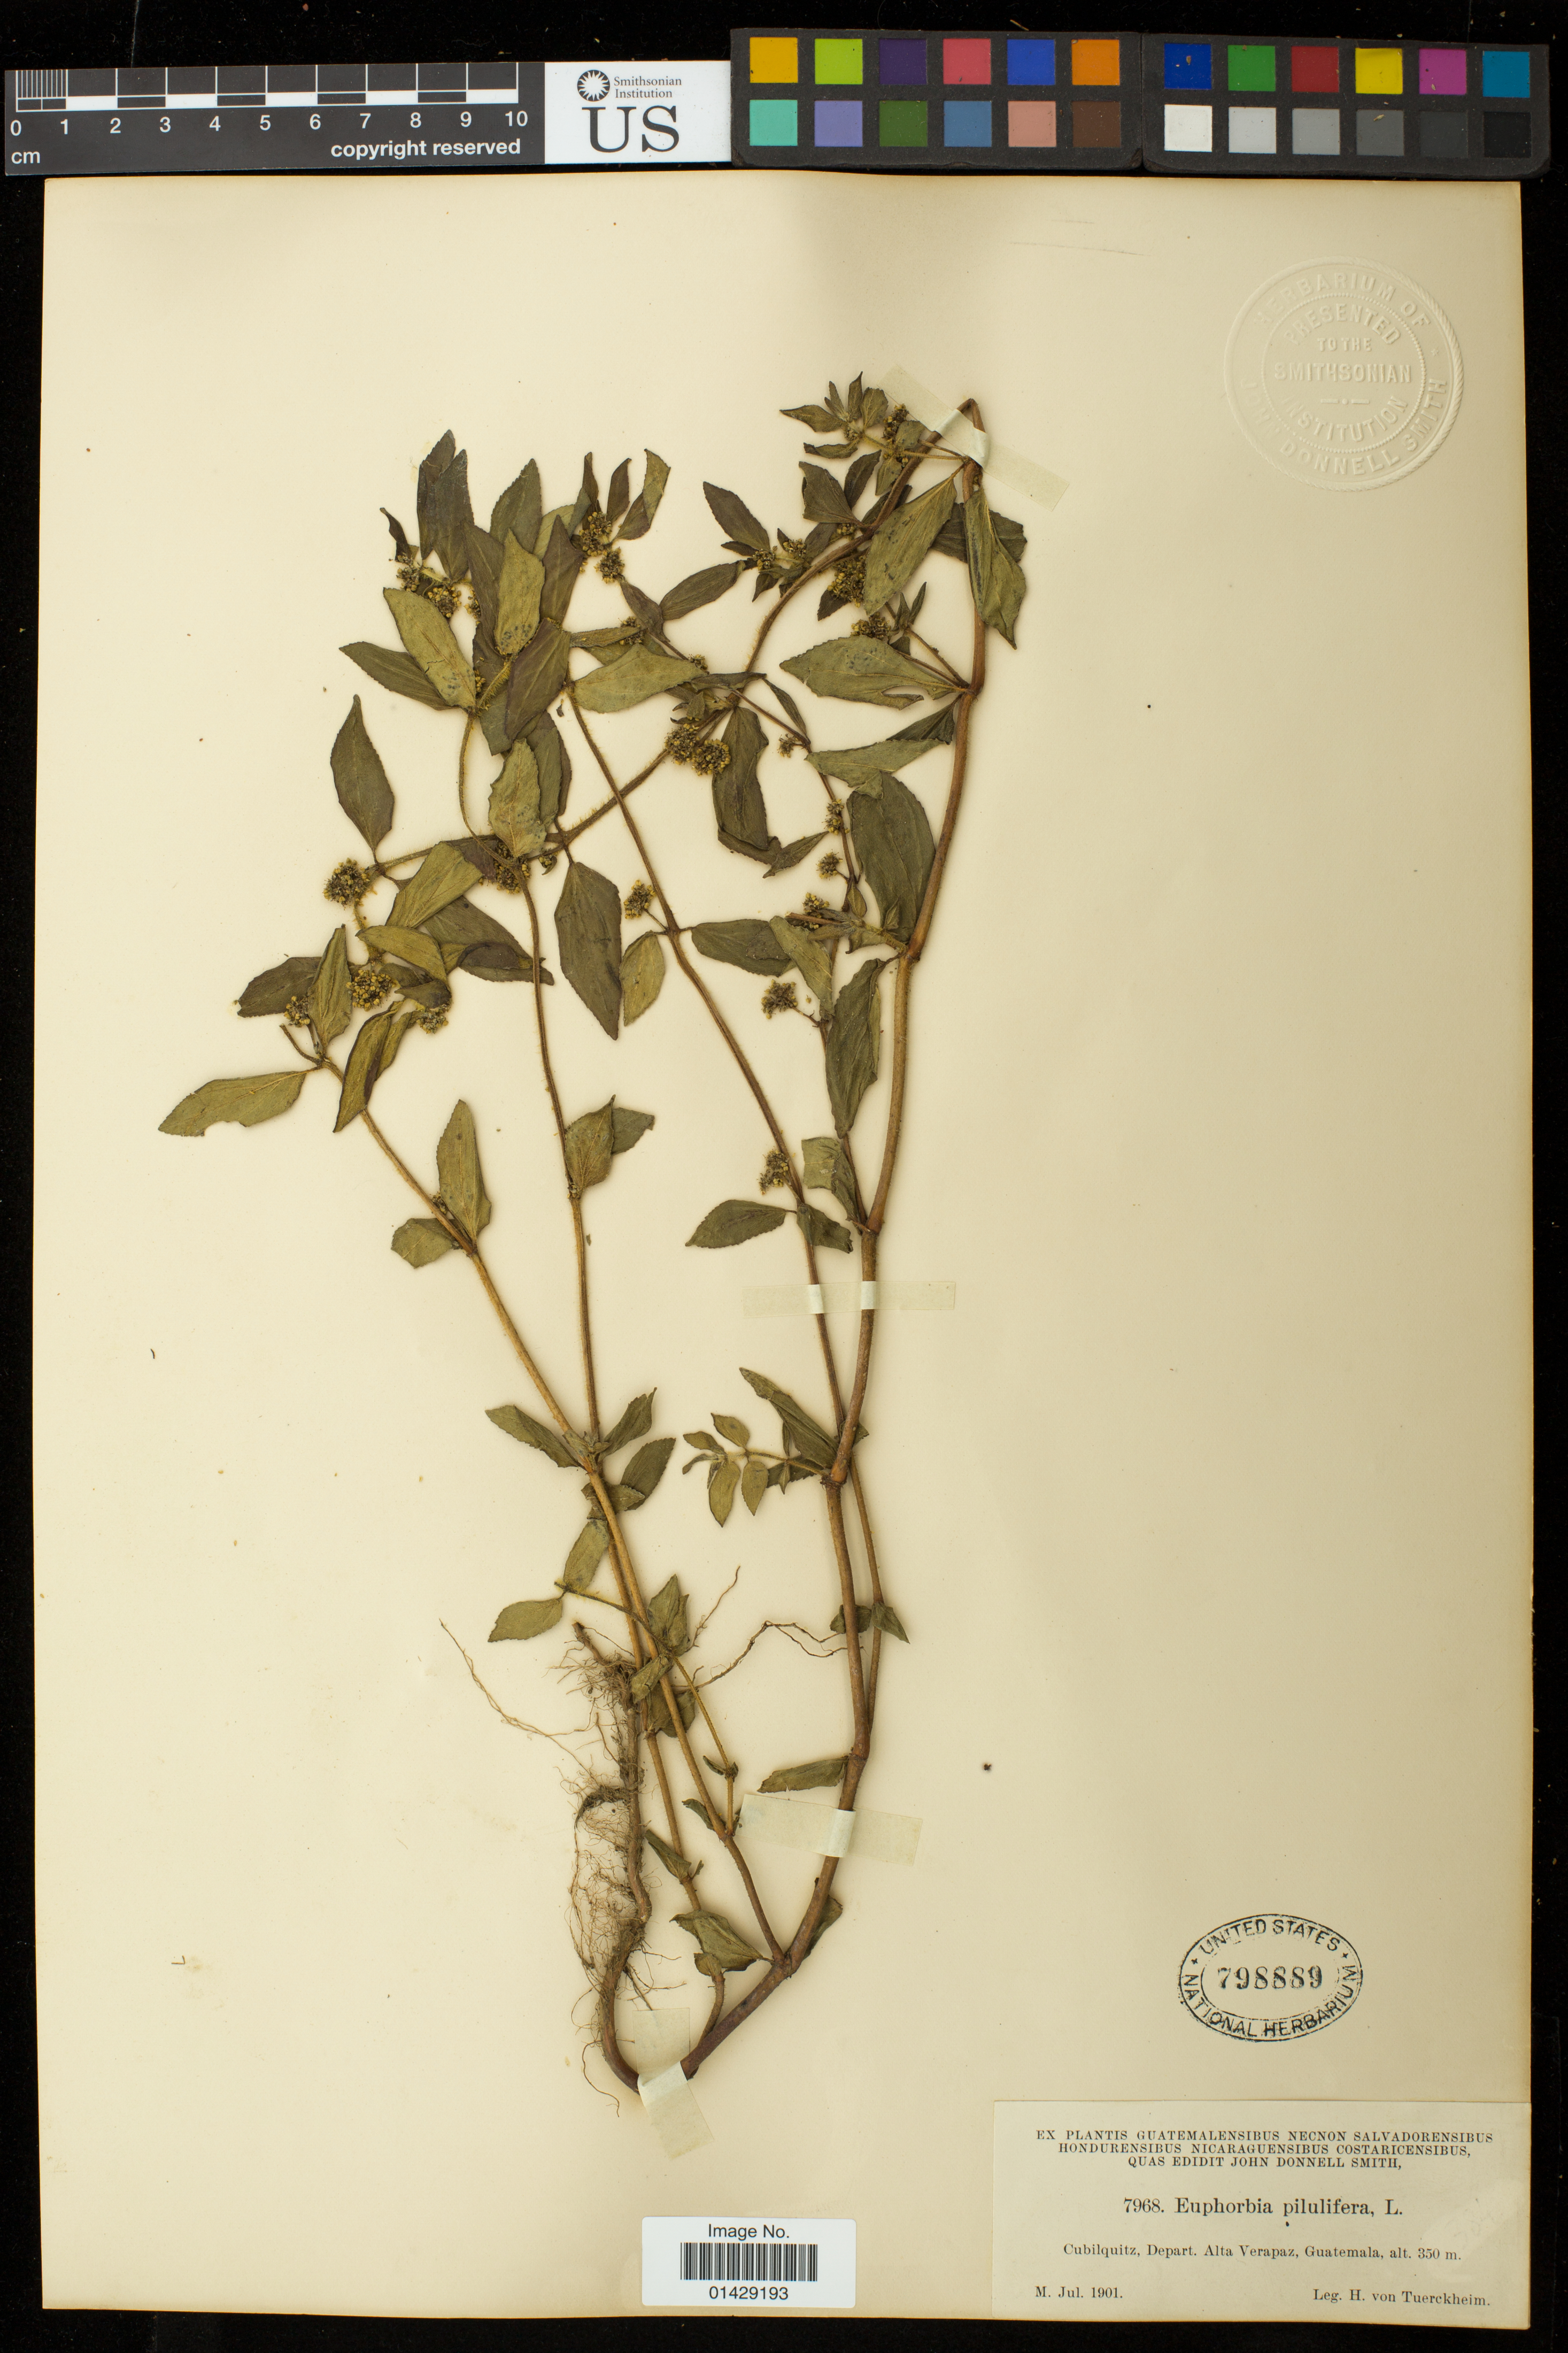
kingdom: Plantae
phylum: Tracheophyta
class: Magnoliopsida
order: Malpighiales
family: Euphorbiaceae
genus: Euphorbia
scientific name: Euphorbia hirta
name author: L.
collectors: H. von Tuerckheim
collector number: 7968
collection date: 1901-07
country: Guatemala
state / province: Alta Verapaz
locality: Cubilquitz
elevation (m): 350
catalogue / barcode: US 798889